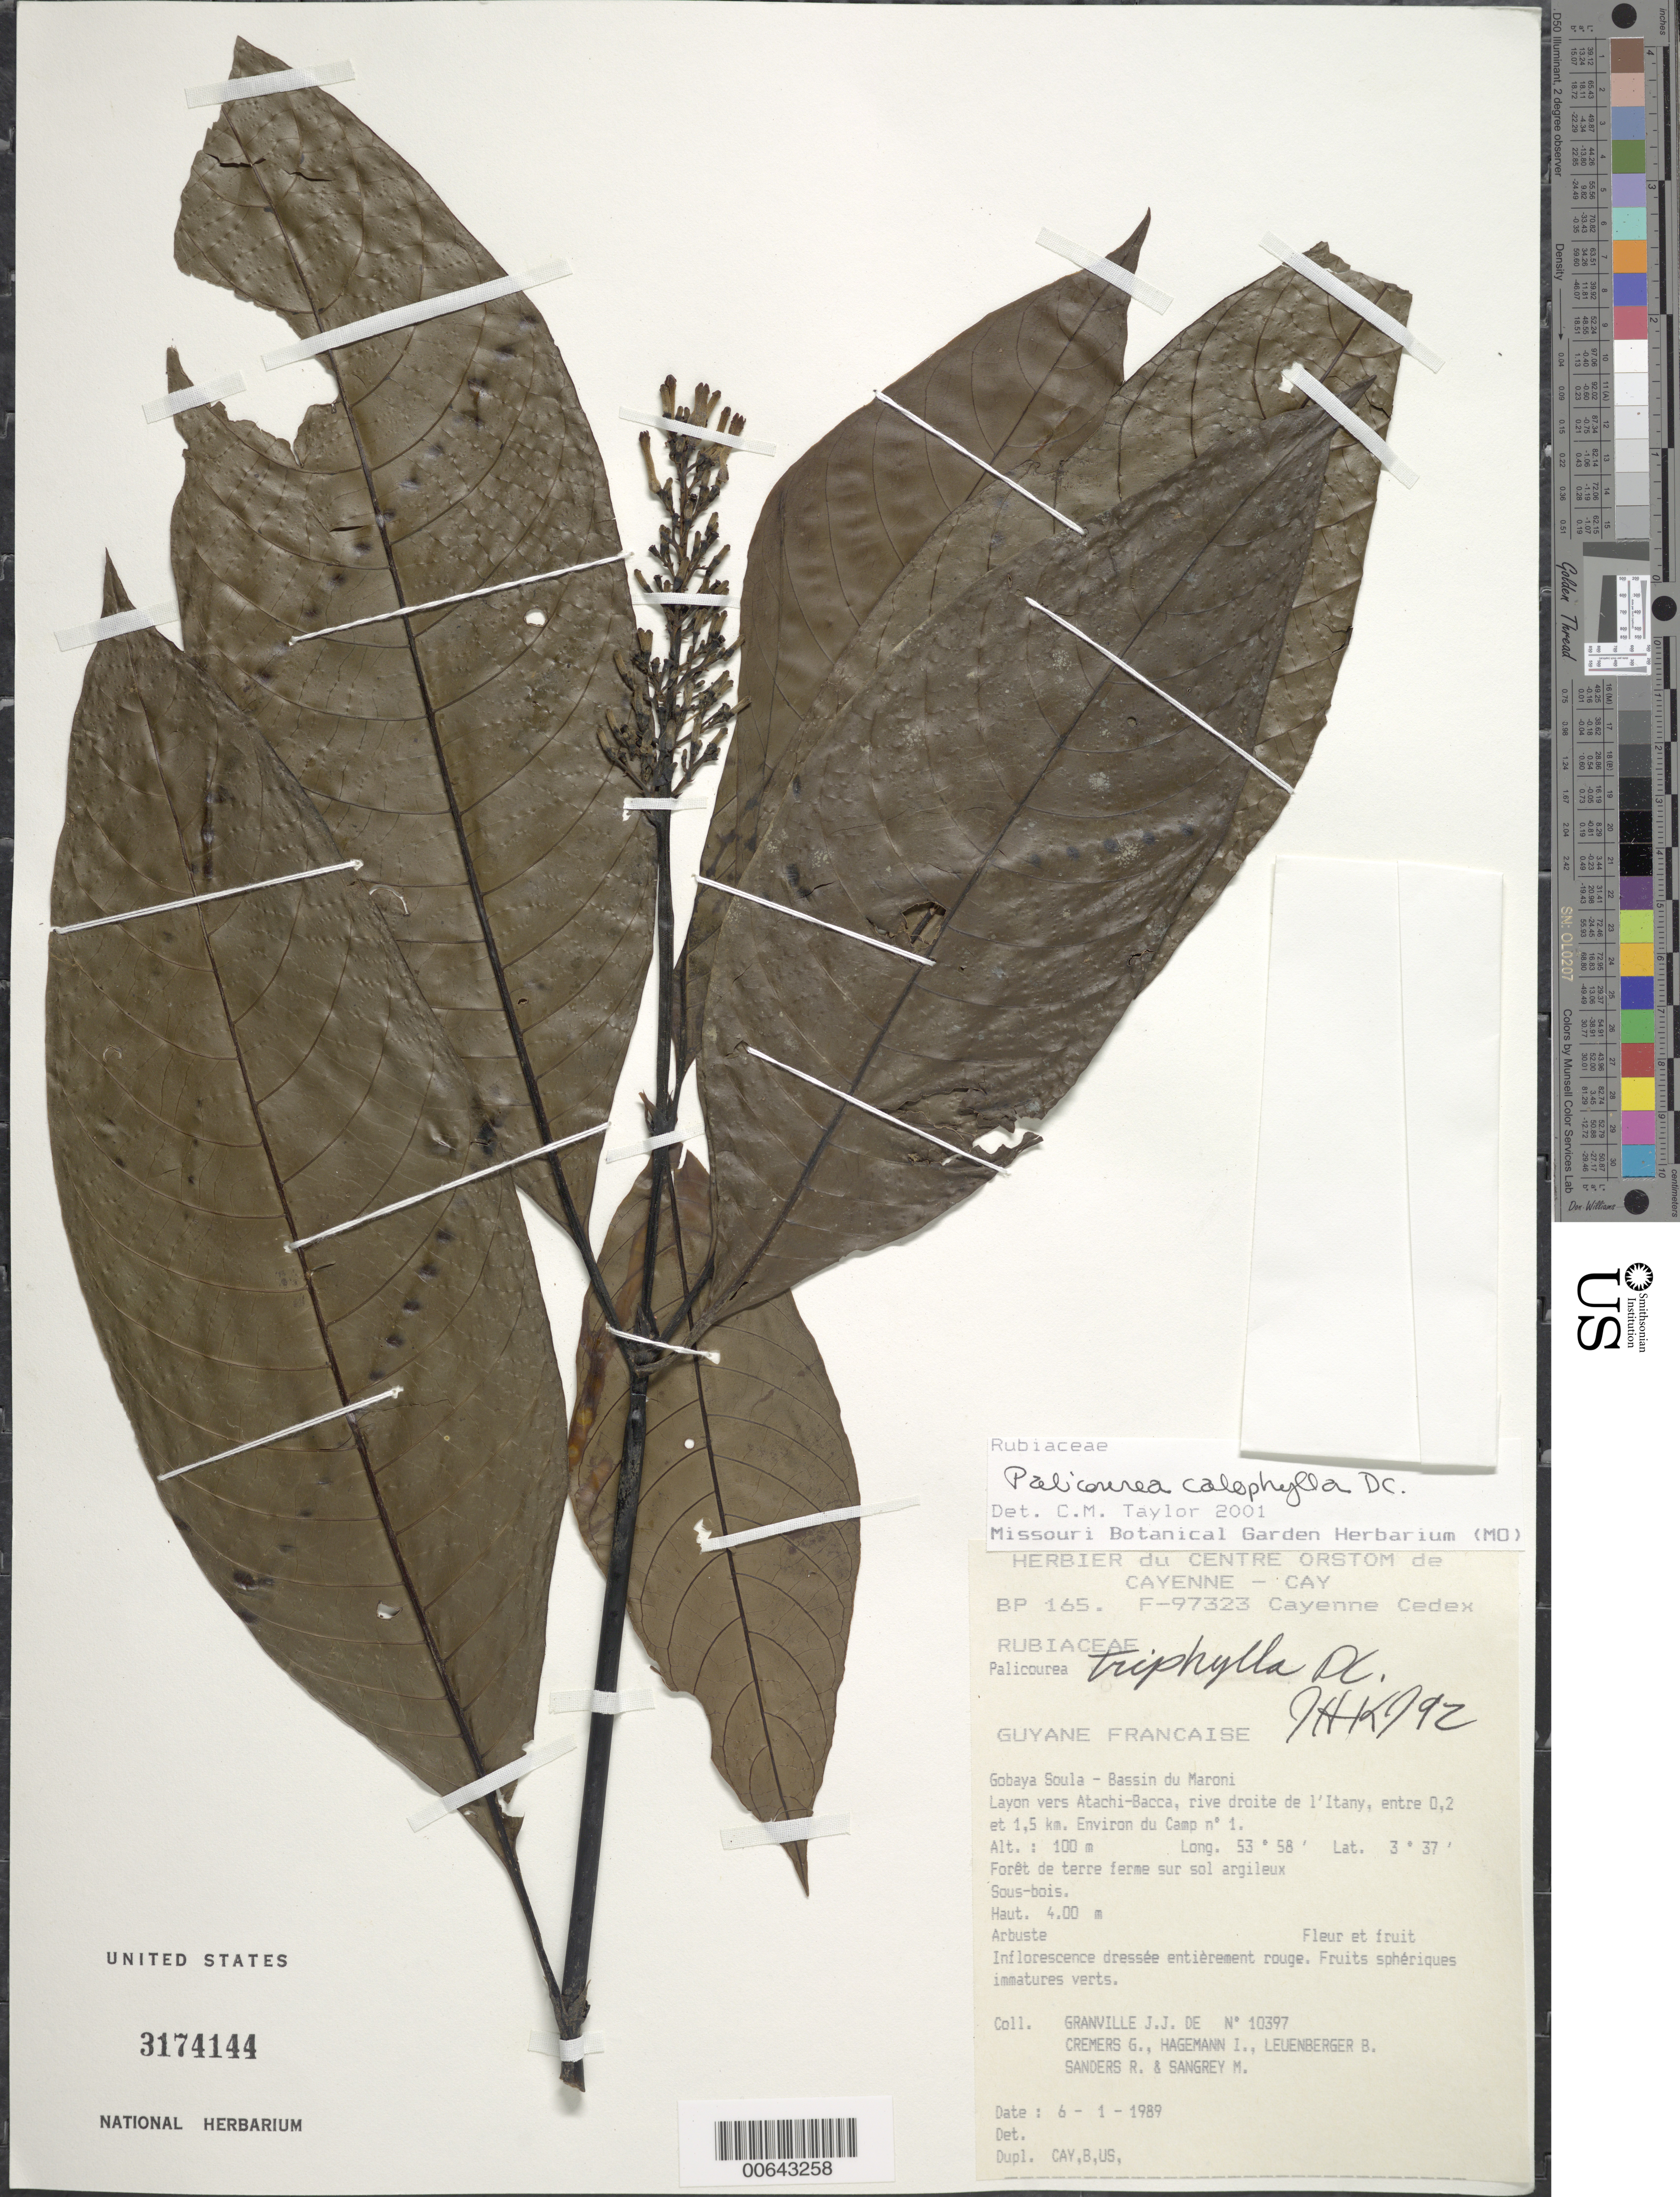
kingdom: Plantae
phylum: Tracheophyta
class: Magnoliopsida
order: Gentianales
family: Rubiaceae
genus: Palicourea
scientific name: Palicourea calophylla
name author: DC.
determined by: Taylor, Charlotte M.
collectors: J.-J. de Granville, G. Cremers, J. Hagemann, B. E. Leuenberger & M. S. Sangrey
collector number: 10397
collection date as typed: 6-Jan-89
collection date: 1989-01-06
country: French Guiana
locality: Gobaya Soula, Bassin du Maroni, layon vers Monts Atachi-Bacca, rive droite de l'Itany, entre 0.2 et 1.5 km. Env. De camp 1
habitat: Forest on terra ferma, clay soil; understory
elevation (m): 100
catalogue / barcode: US 3174144